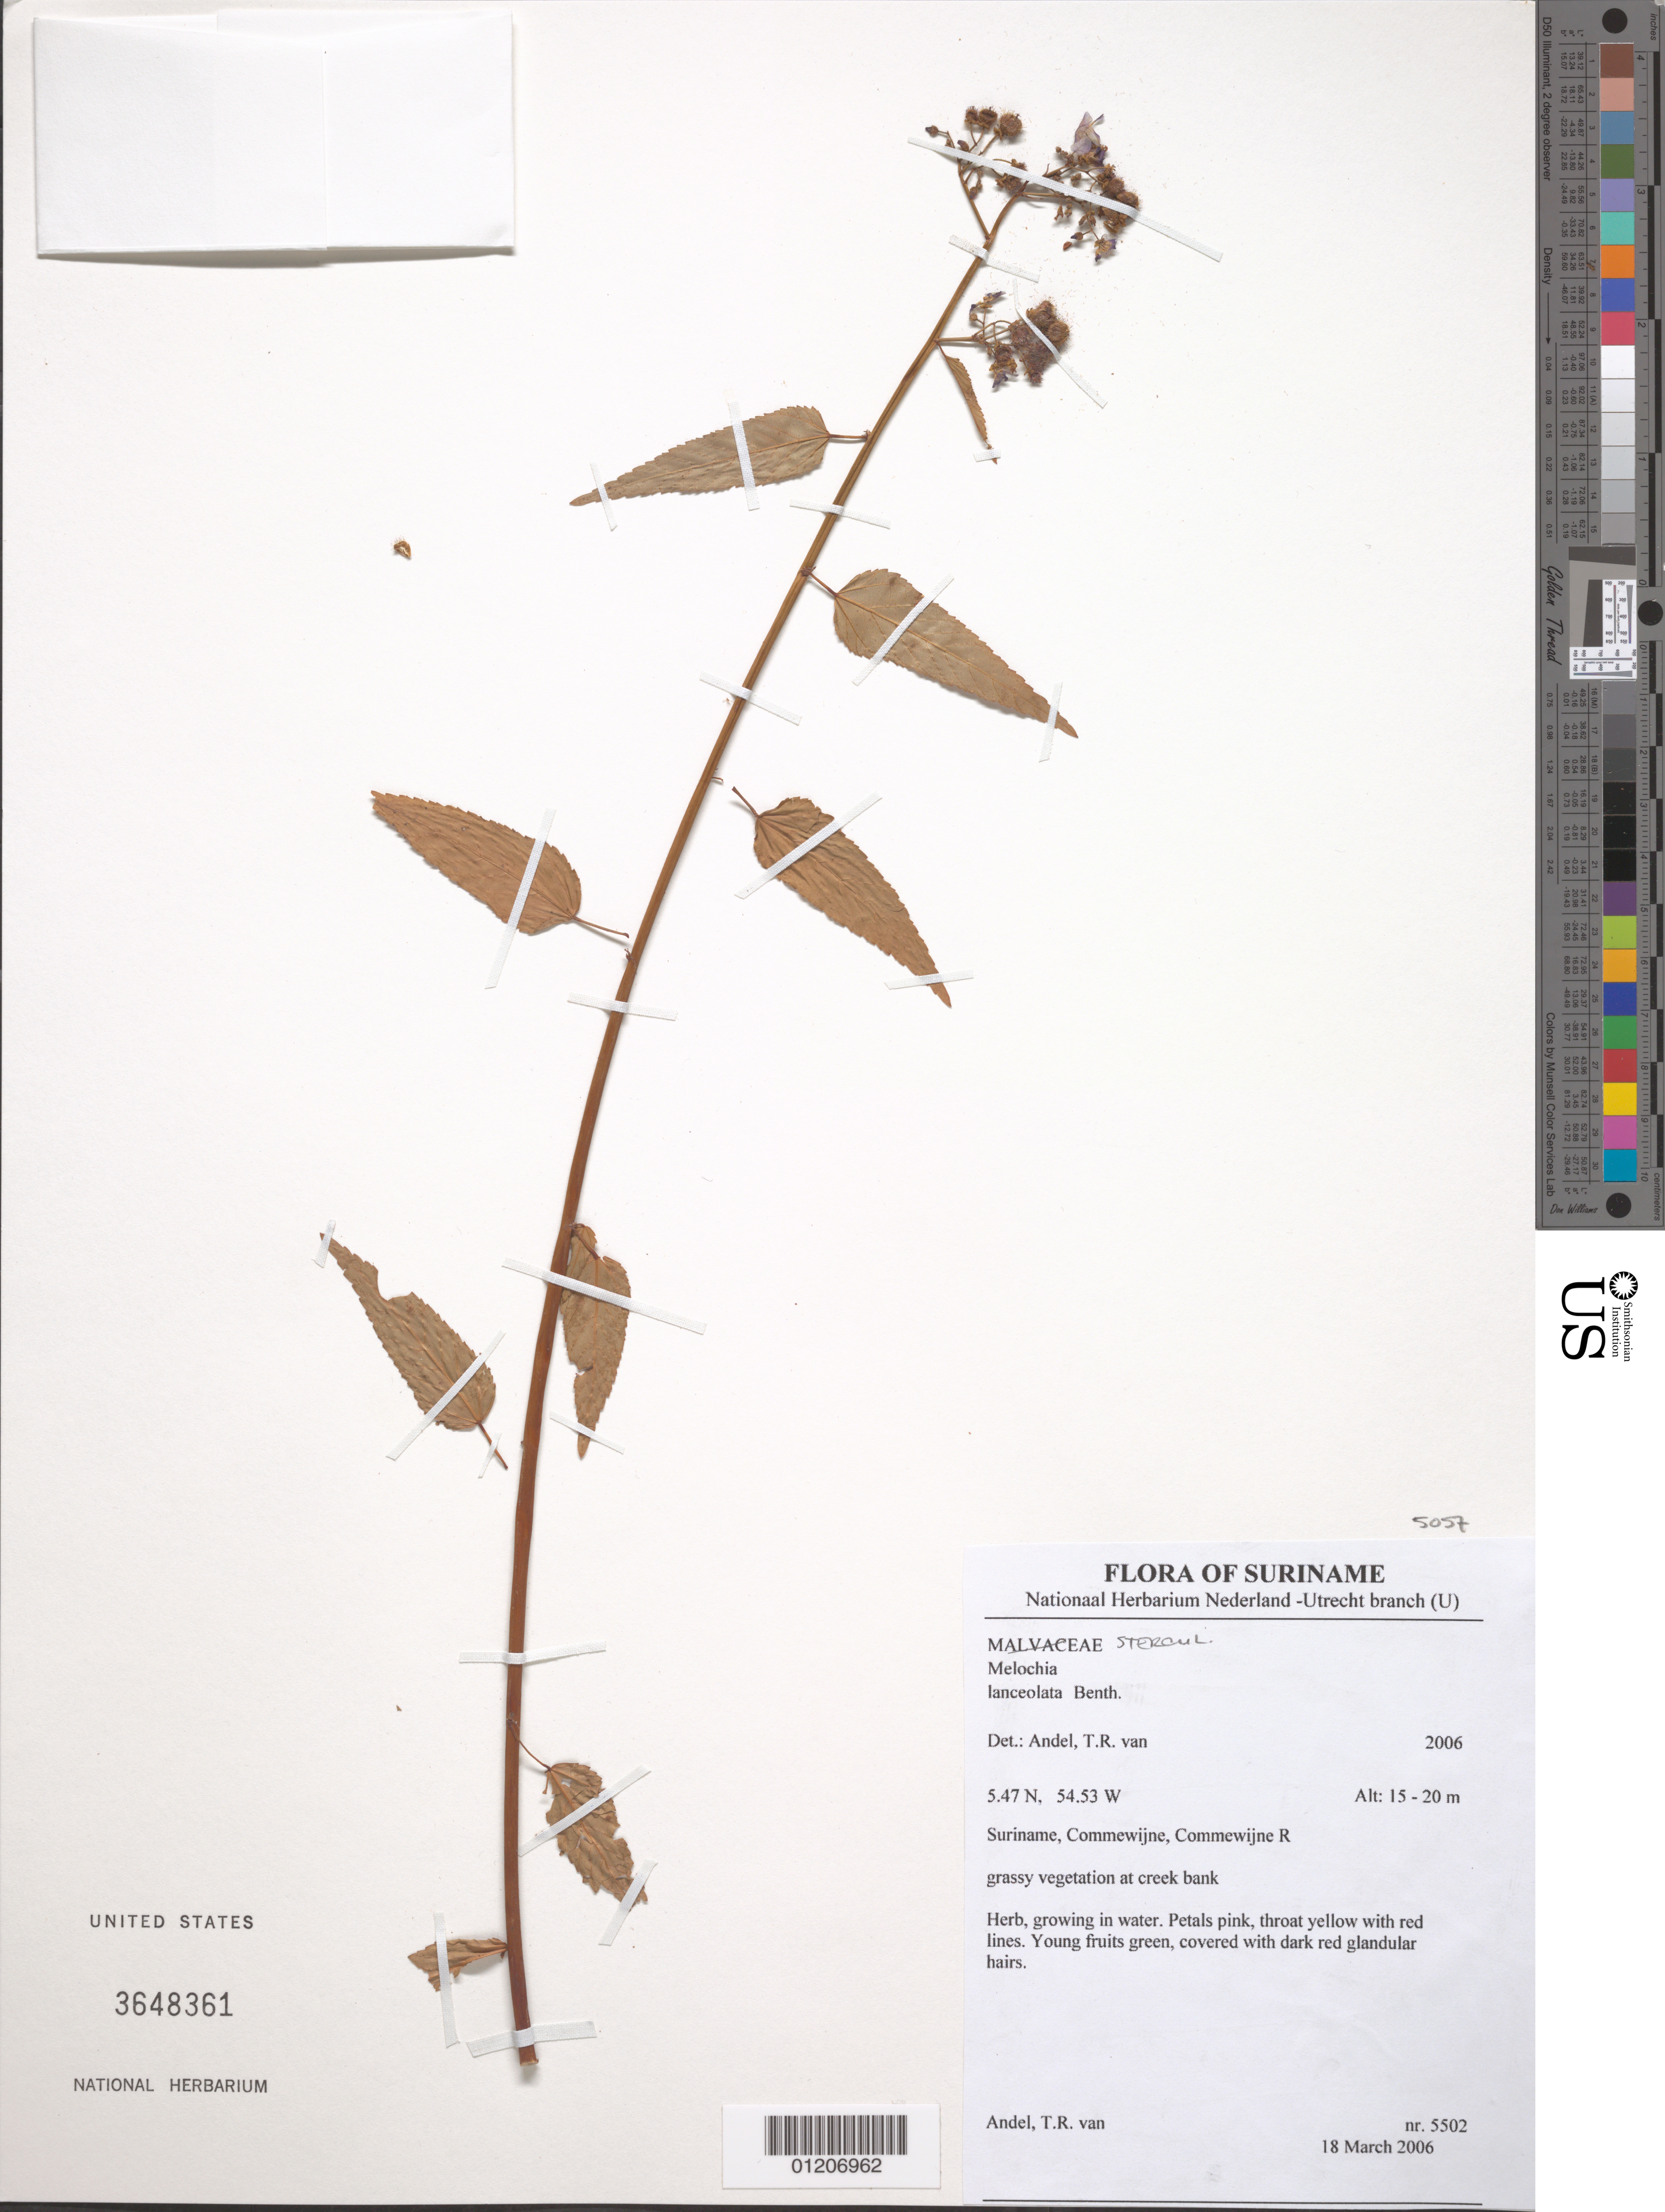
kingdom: Plantae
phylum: Tracheophyta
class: Magnoliopsida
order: Malvales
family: Malvaceae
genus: Melochia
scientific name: Melochia lanceolata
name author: Benth.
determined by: Andel, Tinde R. van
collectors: T. R. van Andel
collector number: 5502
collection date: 2006-03-18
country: Suriname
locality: Commewijne, Commewijne R.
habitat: Grassy vegetation at creek bank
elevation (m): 15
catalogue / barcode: US 3648361